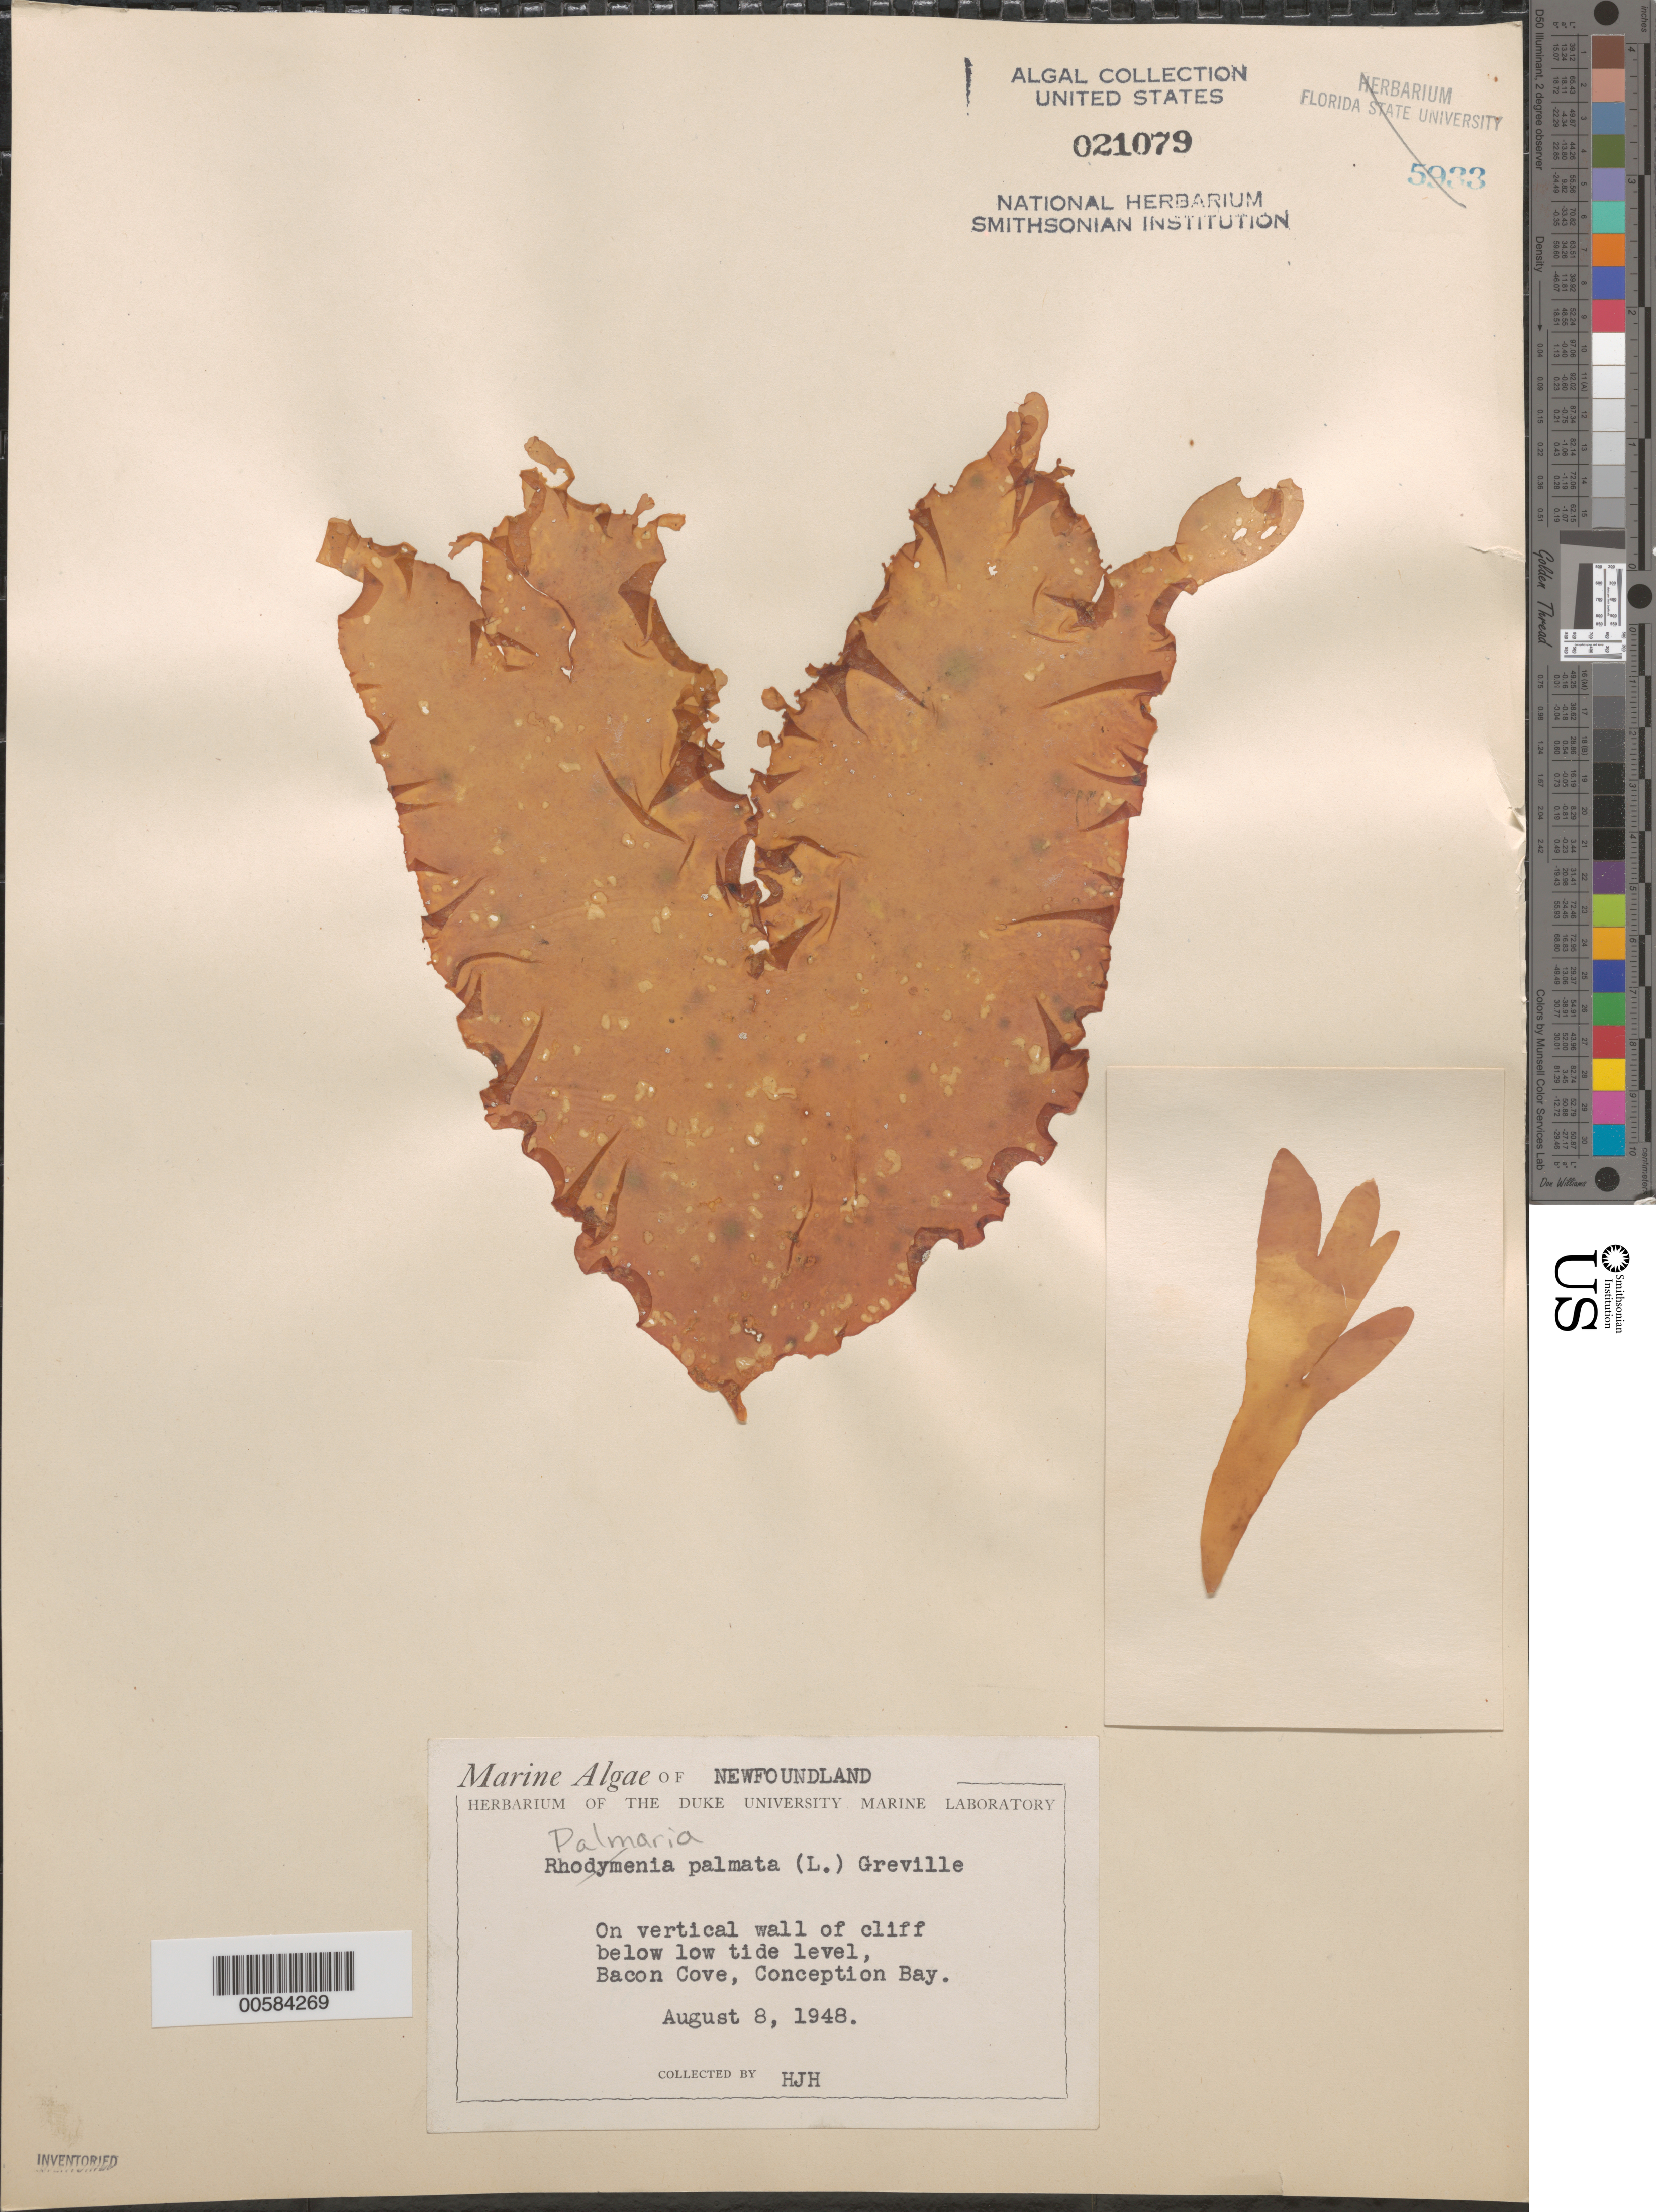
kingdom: Plantae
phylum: Rhodophyta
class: Florideophyceae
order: Palmariales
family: Palmariaceae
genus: Palmaria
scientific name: Palmaria palmata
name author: (L.) F. Weber & D. Mohr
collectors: H. J. Humm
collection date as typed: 08 Aug 1948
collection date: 1948-08-08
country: Canada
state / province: Newfoundland and Labrador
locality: Bacon Cove, Conception Bay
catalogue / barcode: US 21079